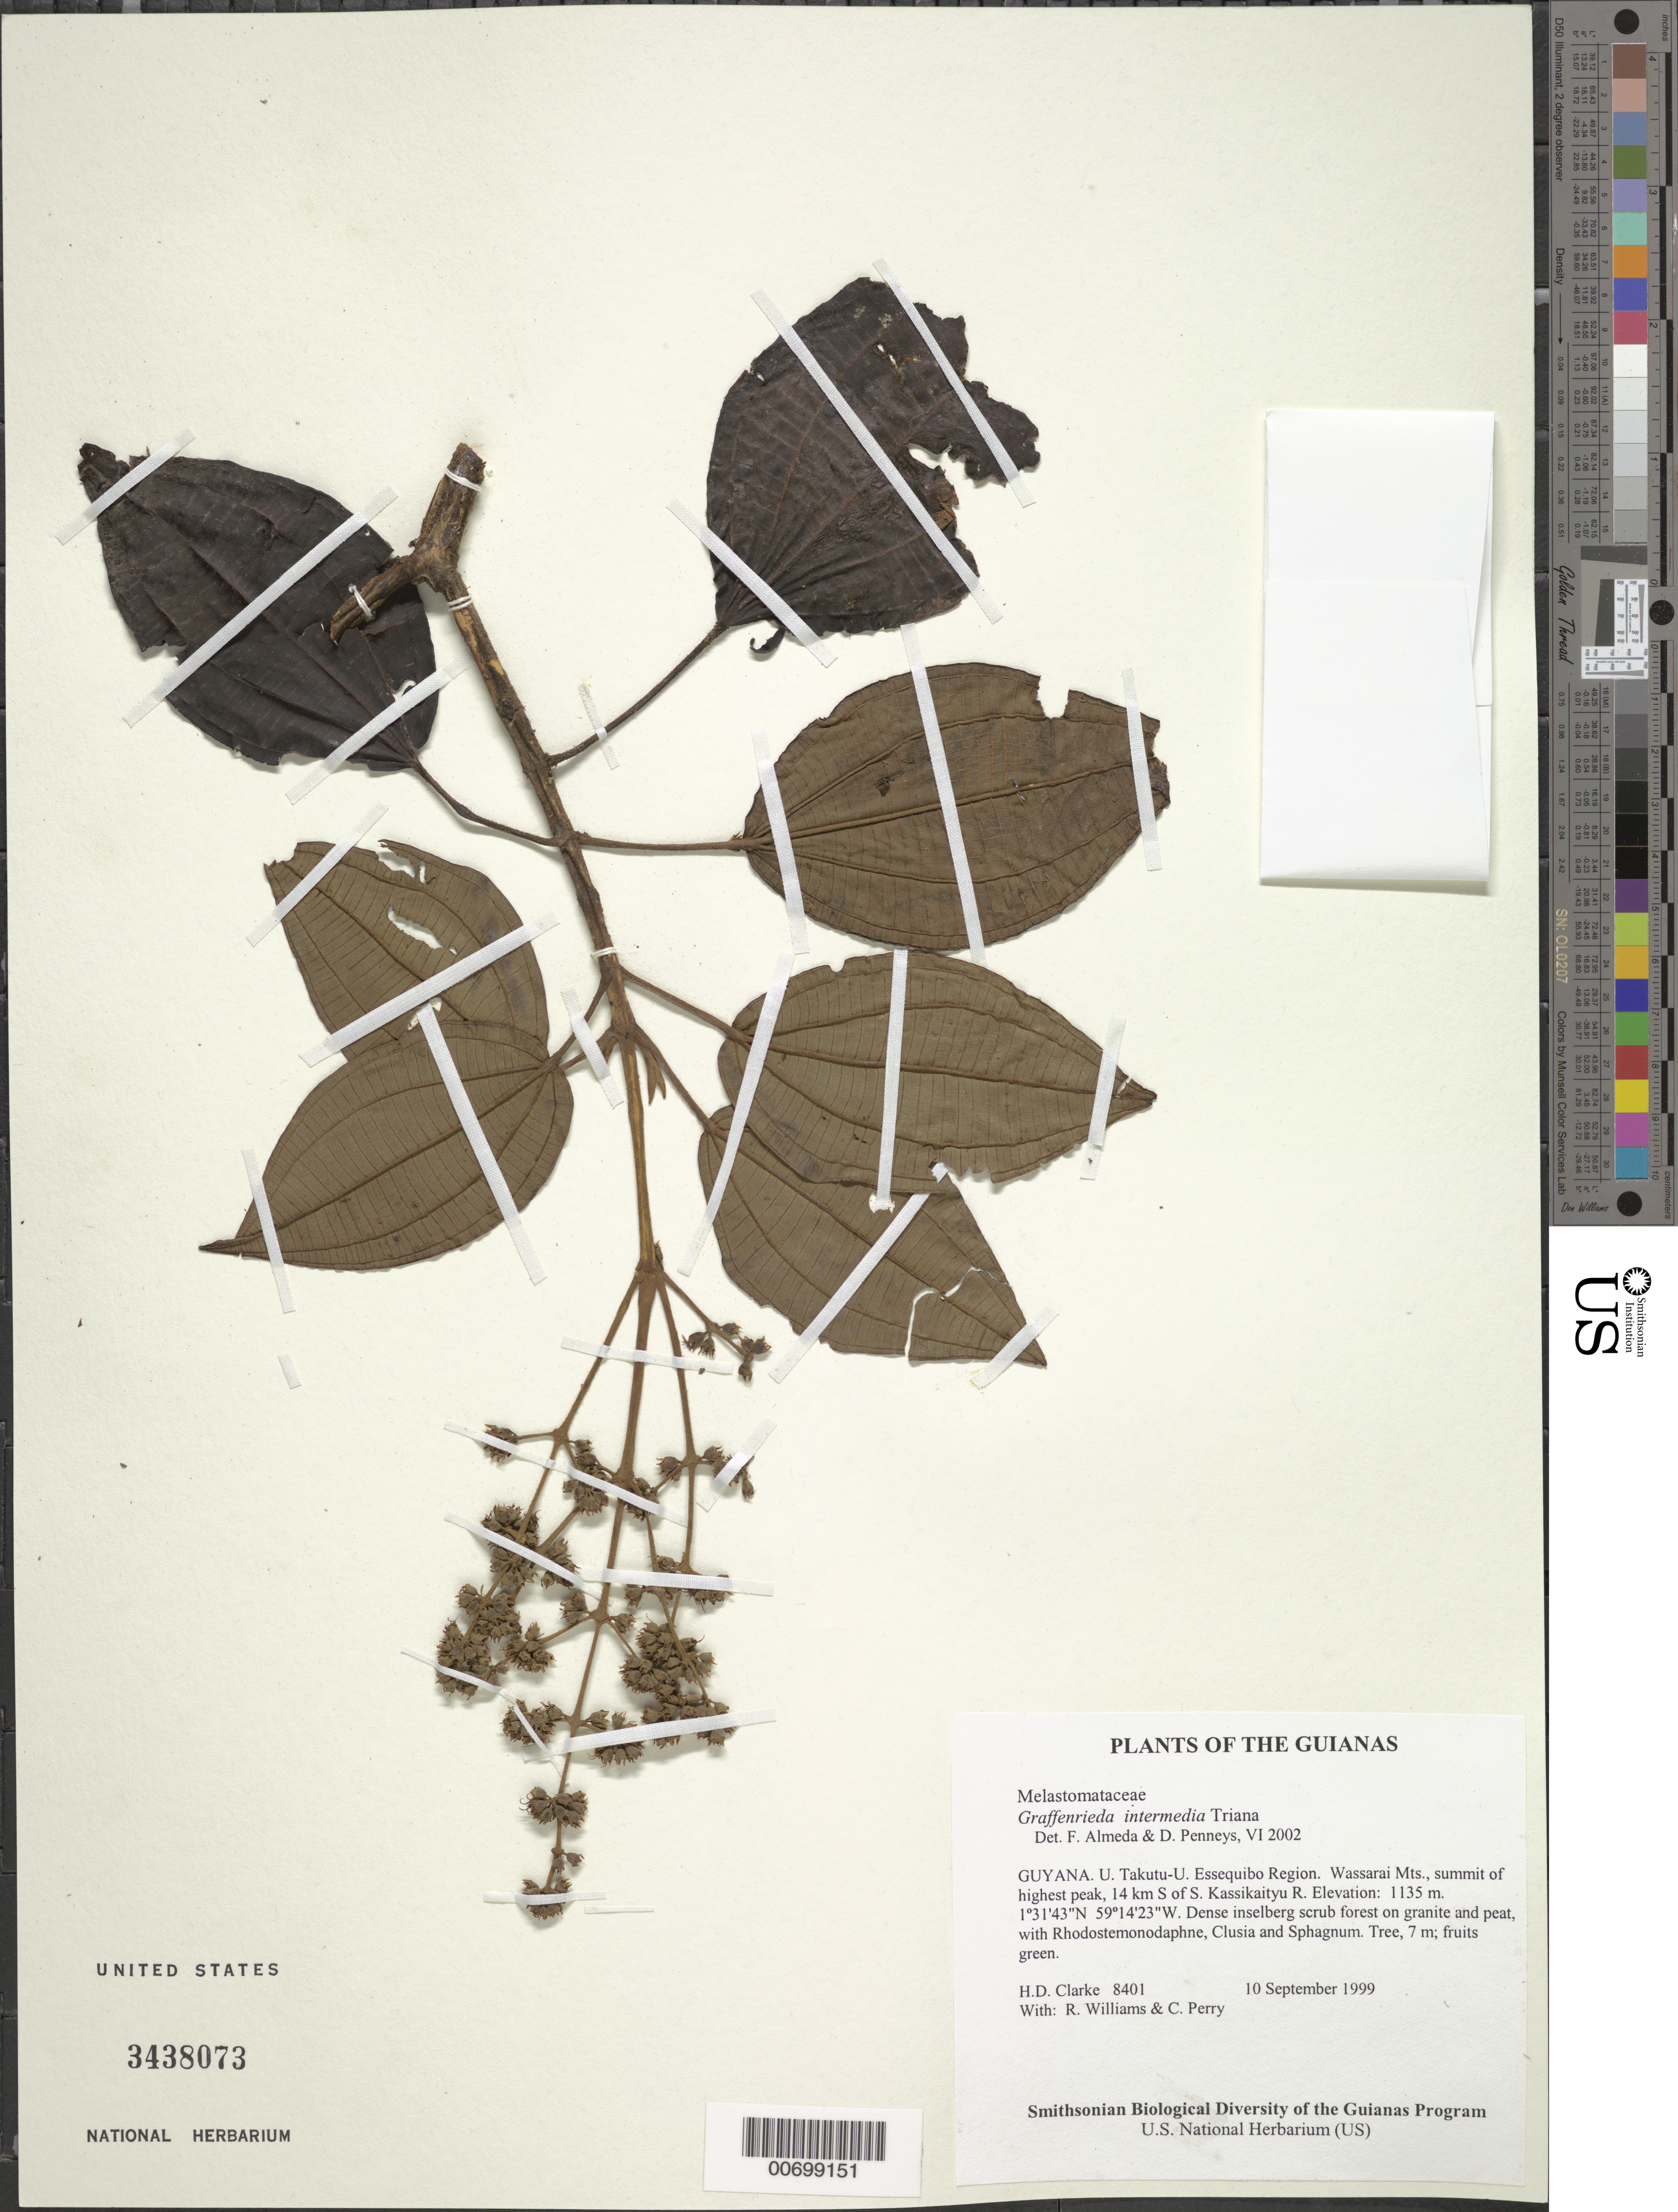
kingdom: Plantae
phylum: Tracheophyta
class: Magnoliopsida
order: Myrtales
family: Melastomataceae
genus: Graffenrieda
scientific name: Graffenrieda intermedia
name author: Triana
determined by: Almeda, F.; Penneys, D. S.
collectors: H. D. Clarke, R. Williams & C. Perry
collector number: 8401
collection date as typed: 10 September 1999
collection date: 1999-09-10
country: Guyana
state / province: U. Takutu-U. Essequibo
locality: Wassarai Mts., summit of highest peak, 14 km S of S. Kassikaityu R.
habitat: Dense inselberg scrub forest on granite and peat, with Rhodostemonodaphne, Clusia and Sphagnum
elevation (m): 1135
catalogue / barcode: US 3438073